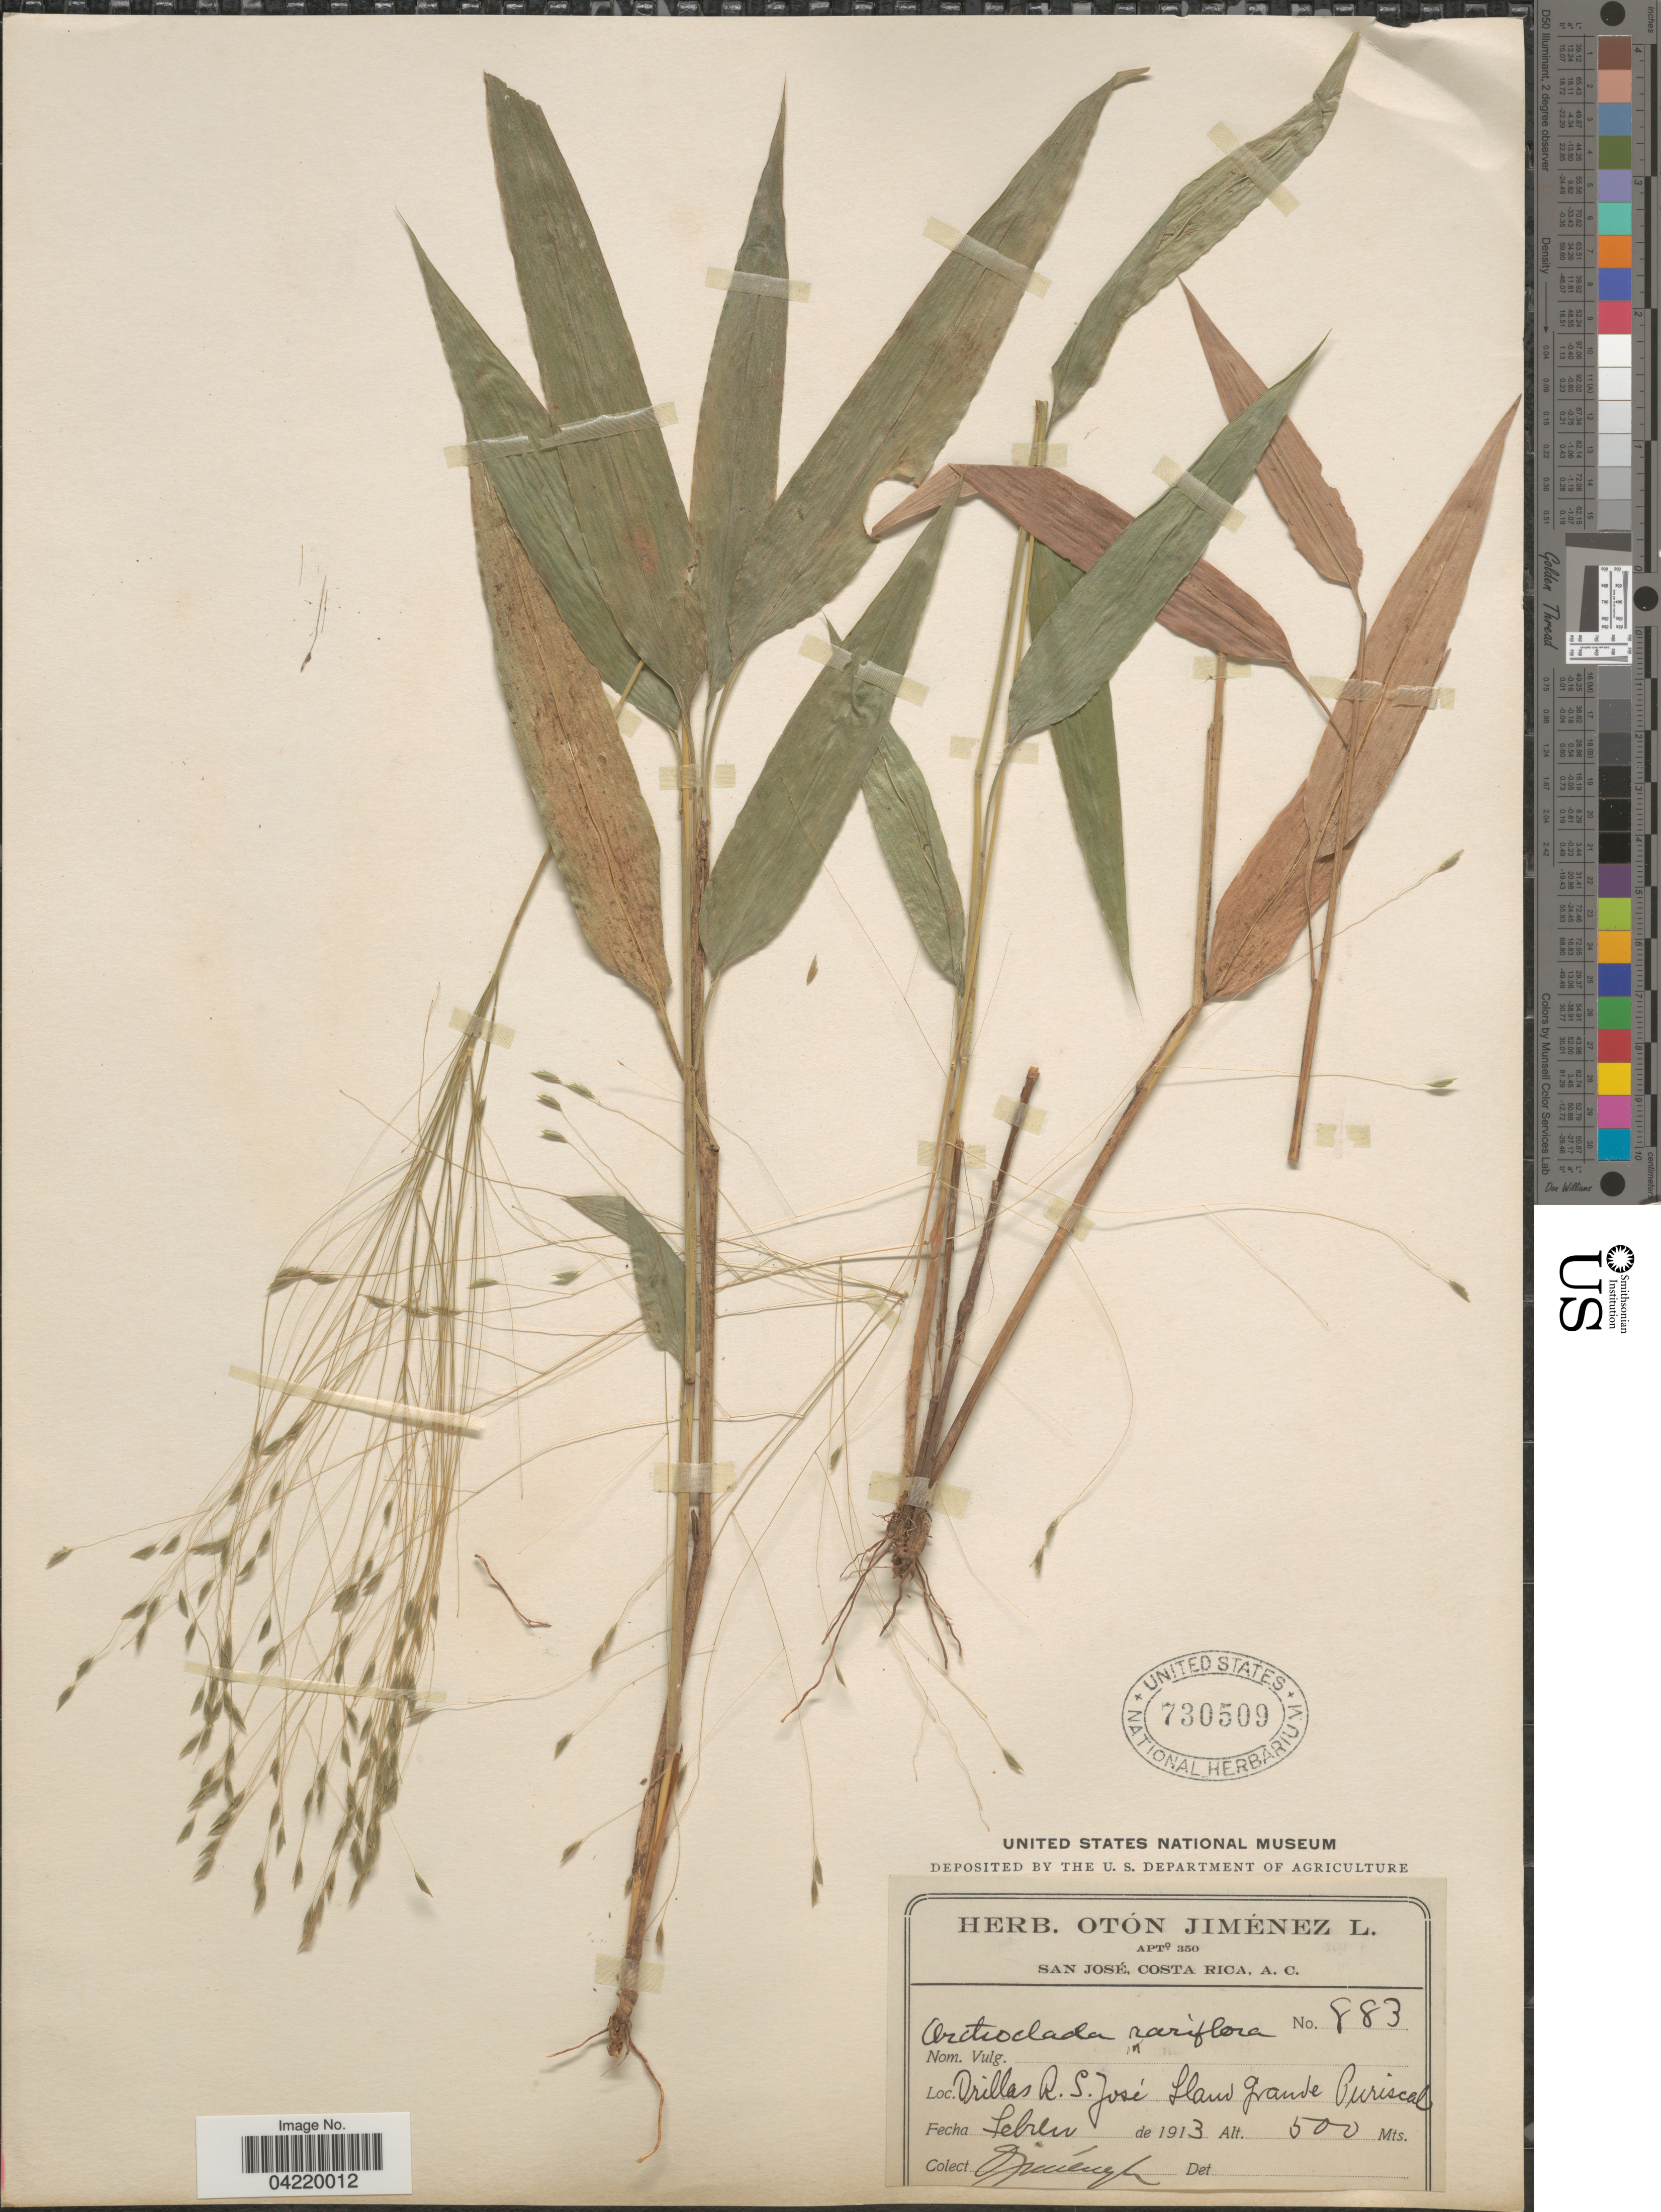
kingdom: Plantae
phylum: Tracheophyta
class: Liliopsida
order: Poales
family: Poaceae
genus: Orthoclada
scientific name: Orthoclada laxa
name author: P. Beauv.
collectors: O. Jiménez L.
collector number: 883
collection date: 1913-02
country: Costa Rica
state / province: San José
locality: Orillas R. S. José Llano Grande Puriscal.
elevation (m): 500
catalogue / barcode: US 730509